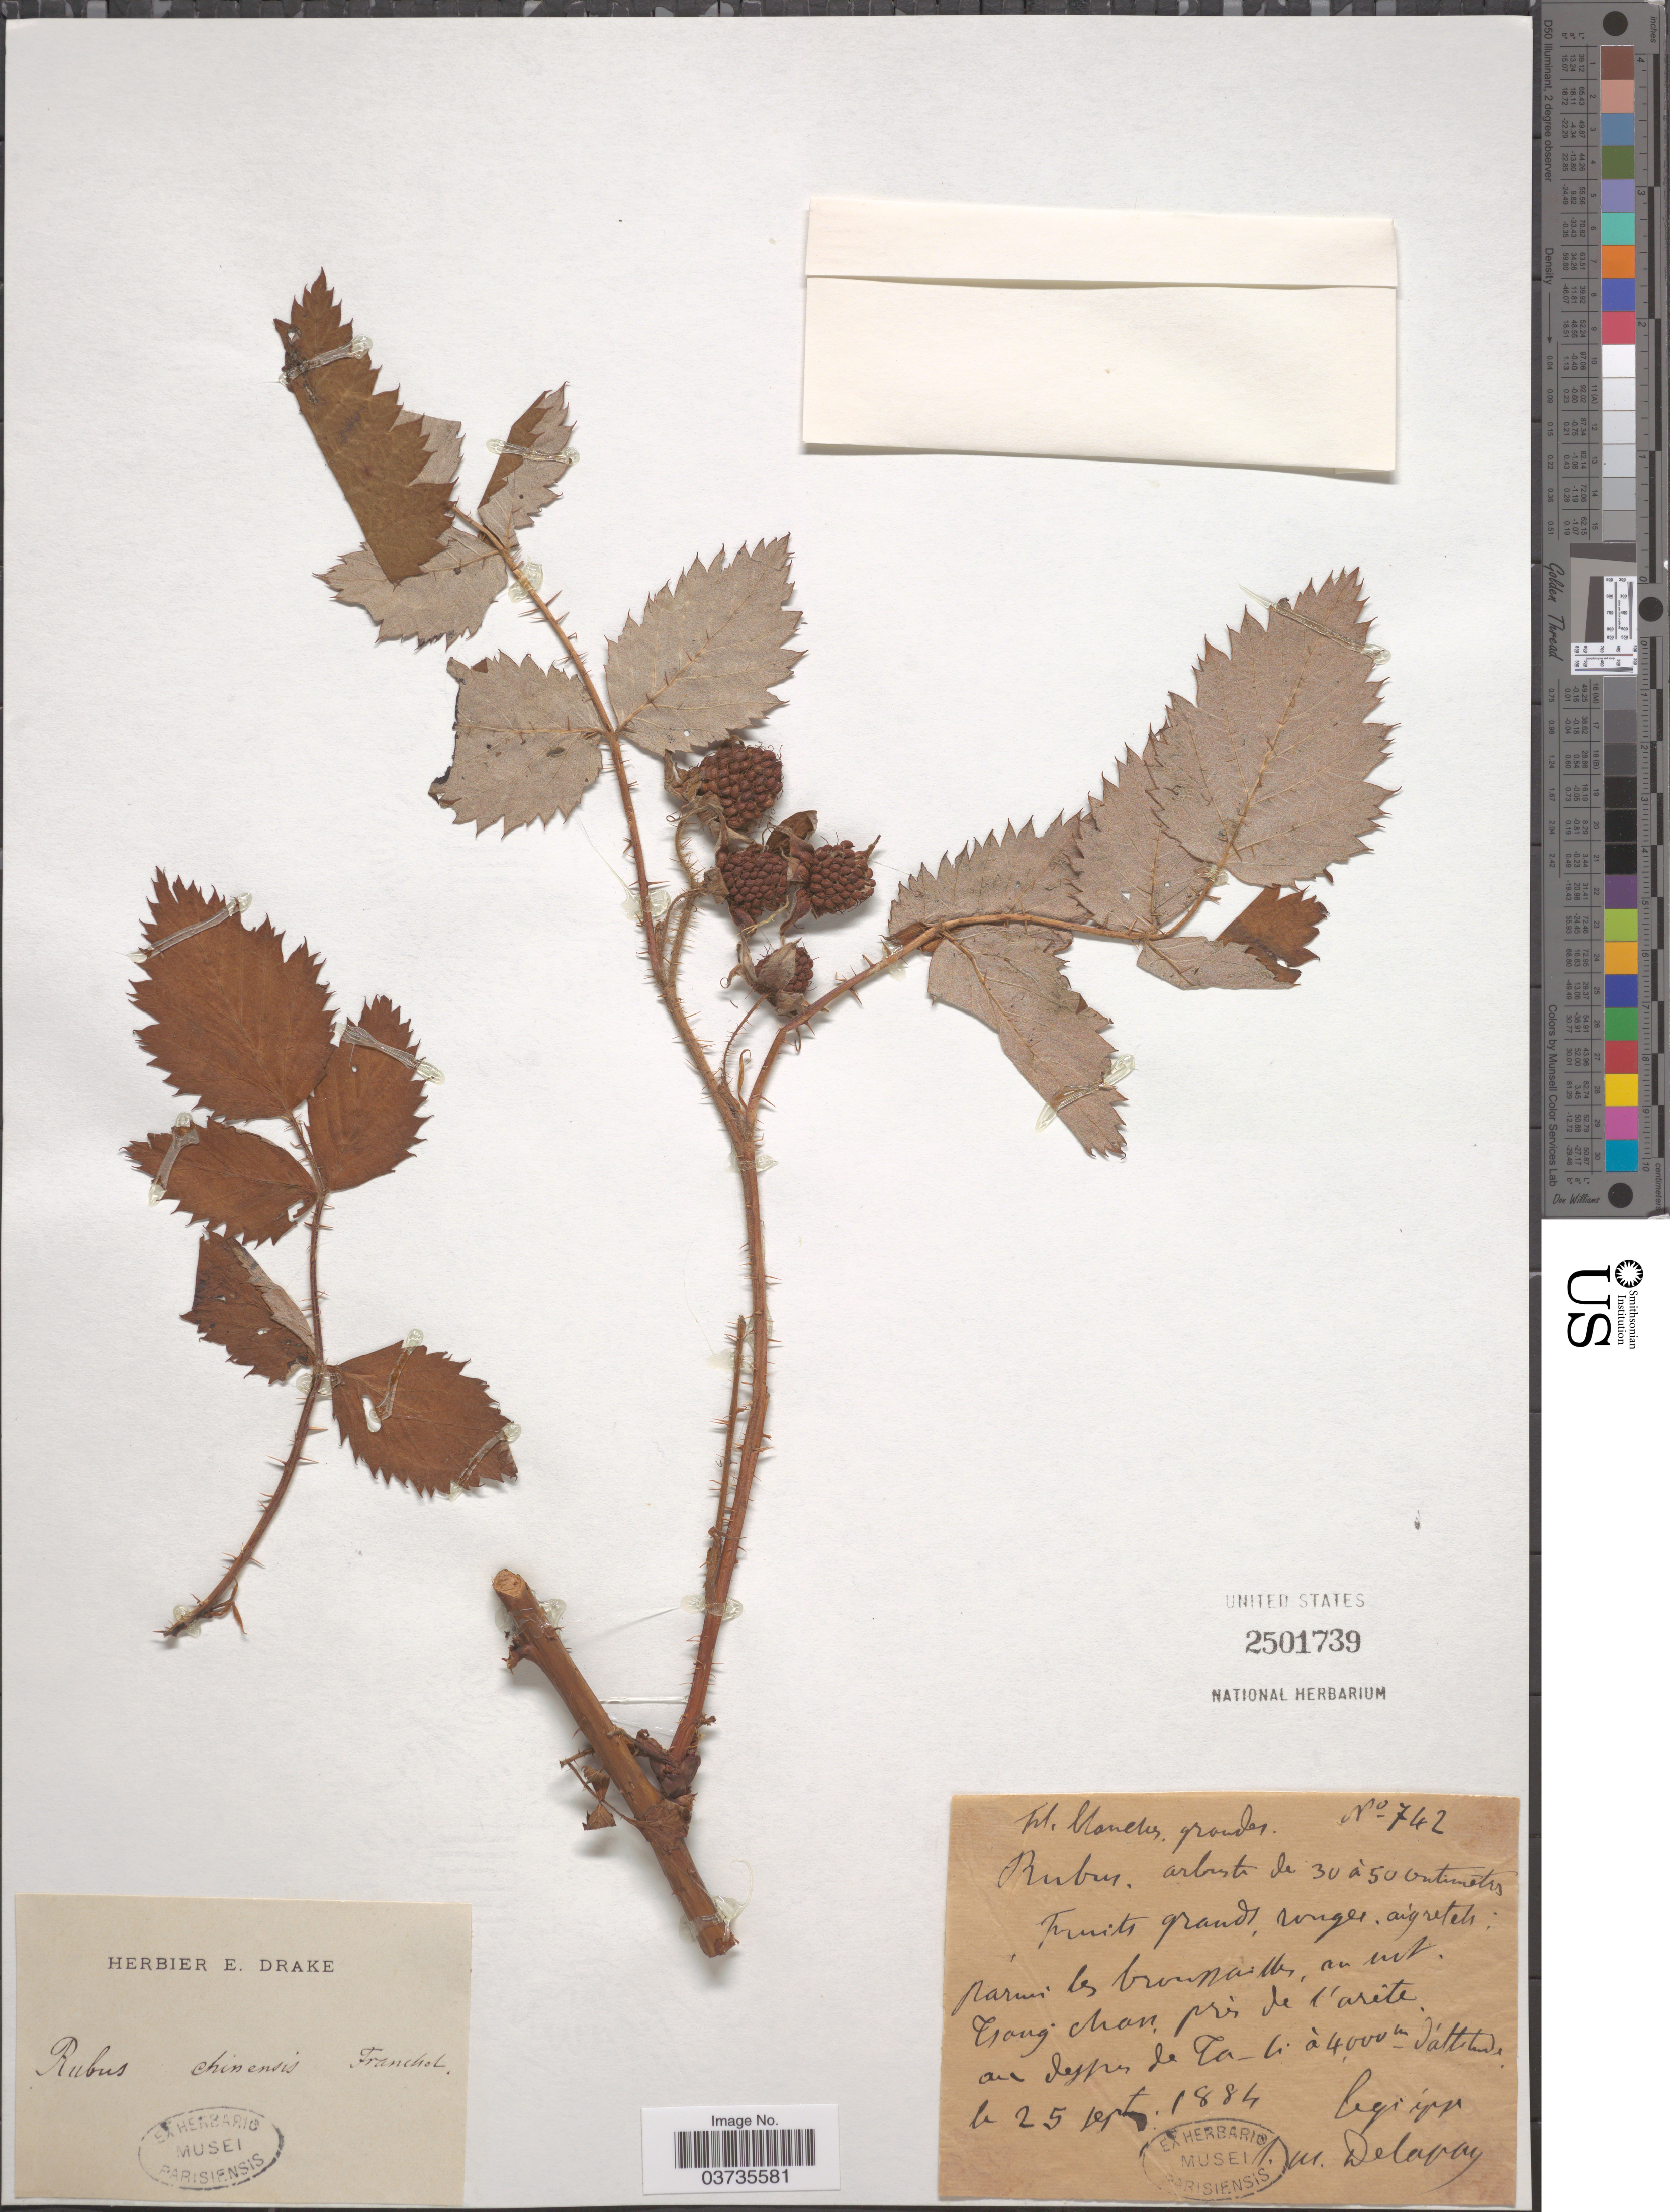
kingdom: Plantae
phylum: Tracheophyta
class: Magnoliopsida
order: Rosales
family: Rosaceae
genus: Rubus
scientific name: Rubus chinensis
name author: Franch.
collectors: J. Delavay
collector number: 742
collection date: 1884-09-25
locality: Trang Man près de l'areite au deffes de Ta-li. [interpreted]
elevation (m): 4000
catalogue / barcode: US 2501739